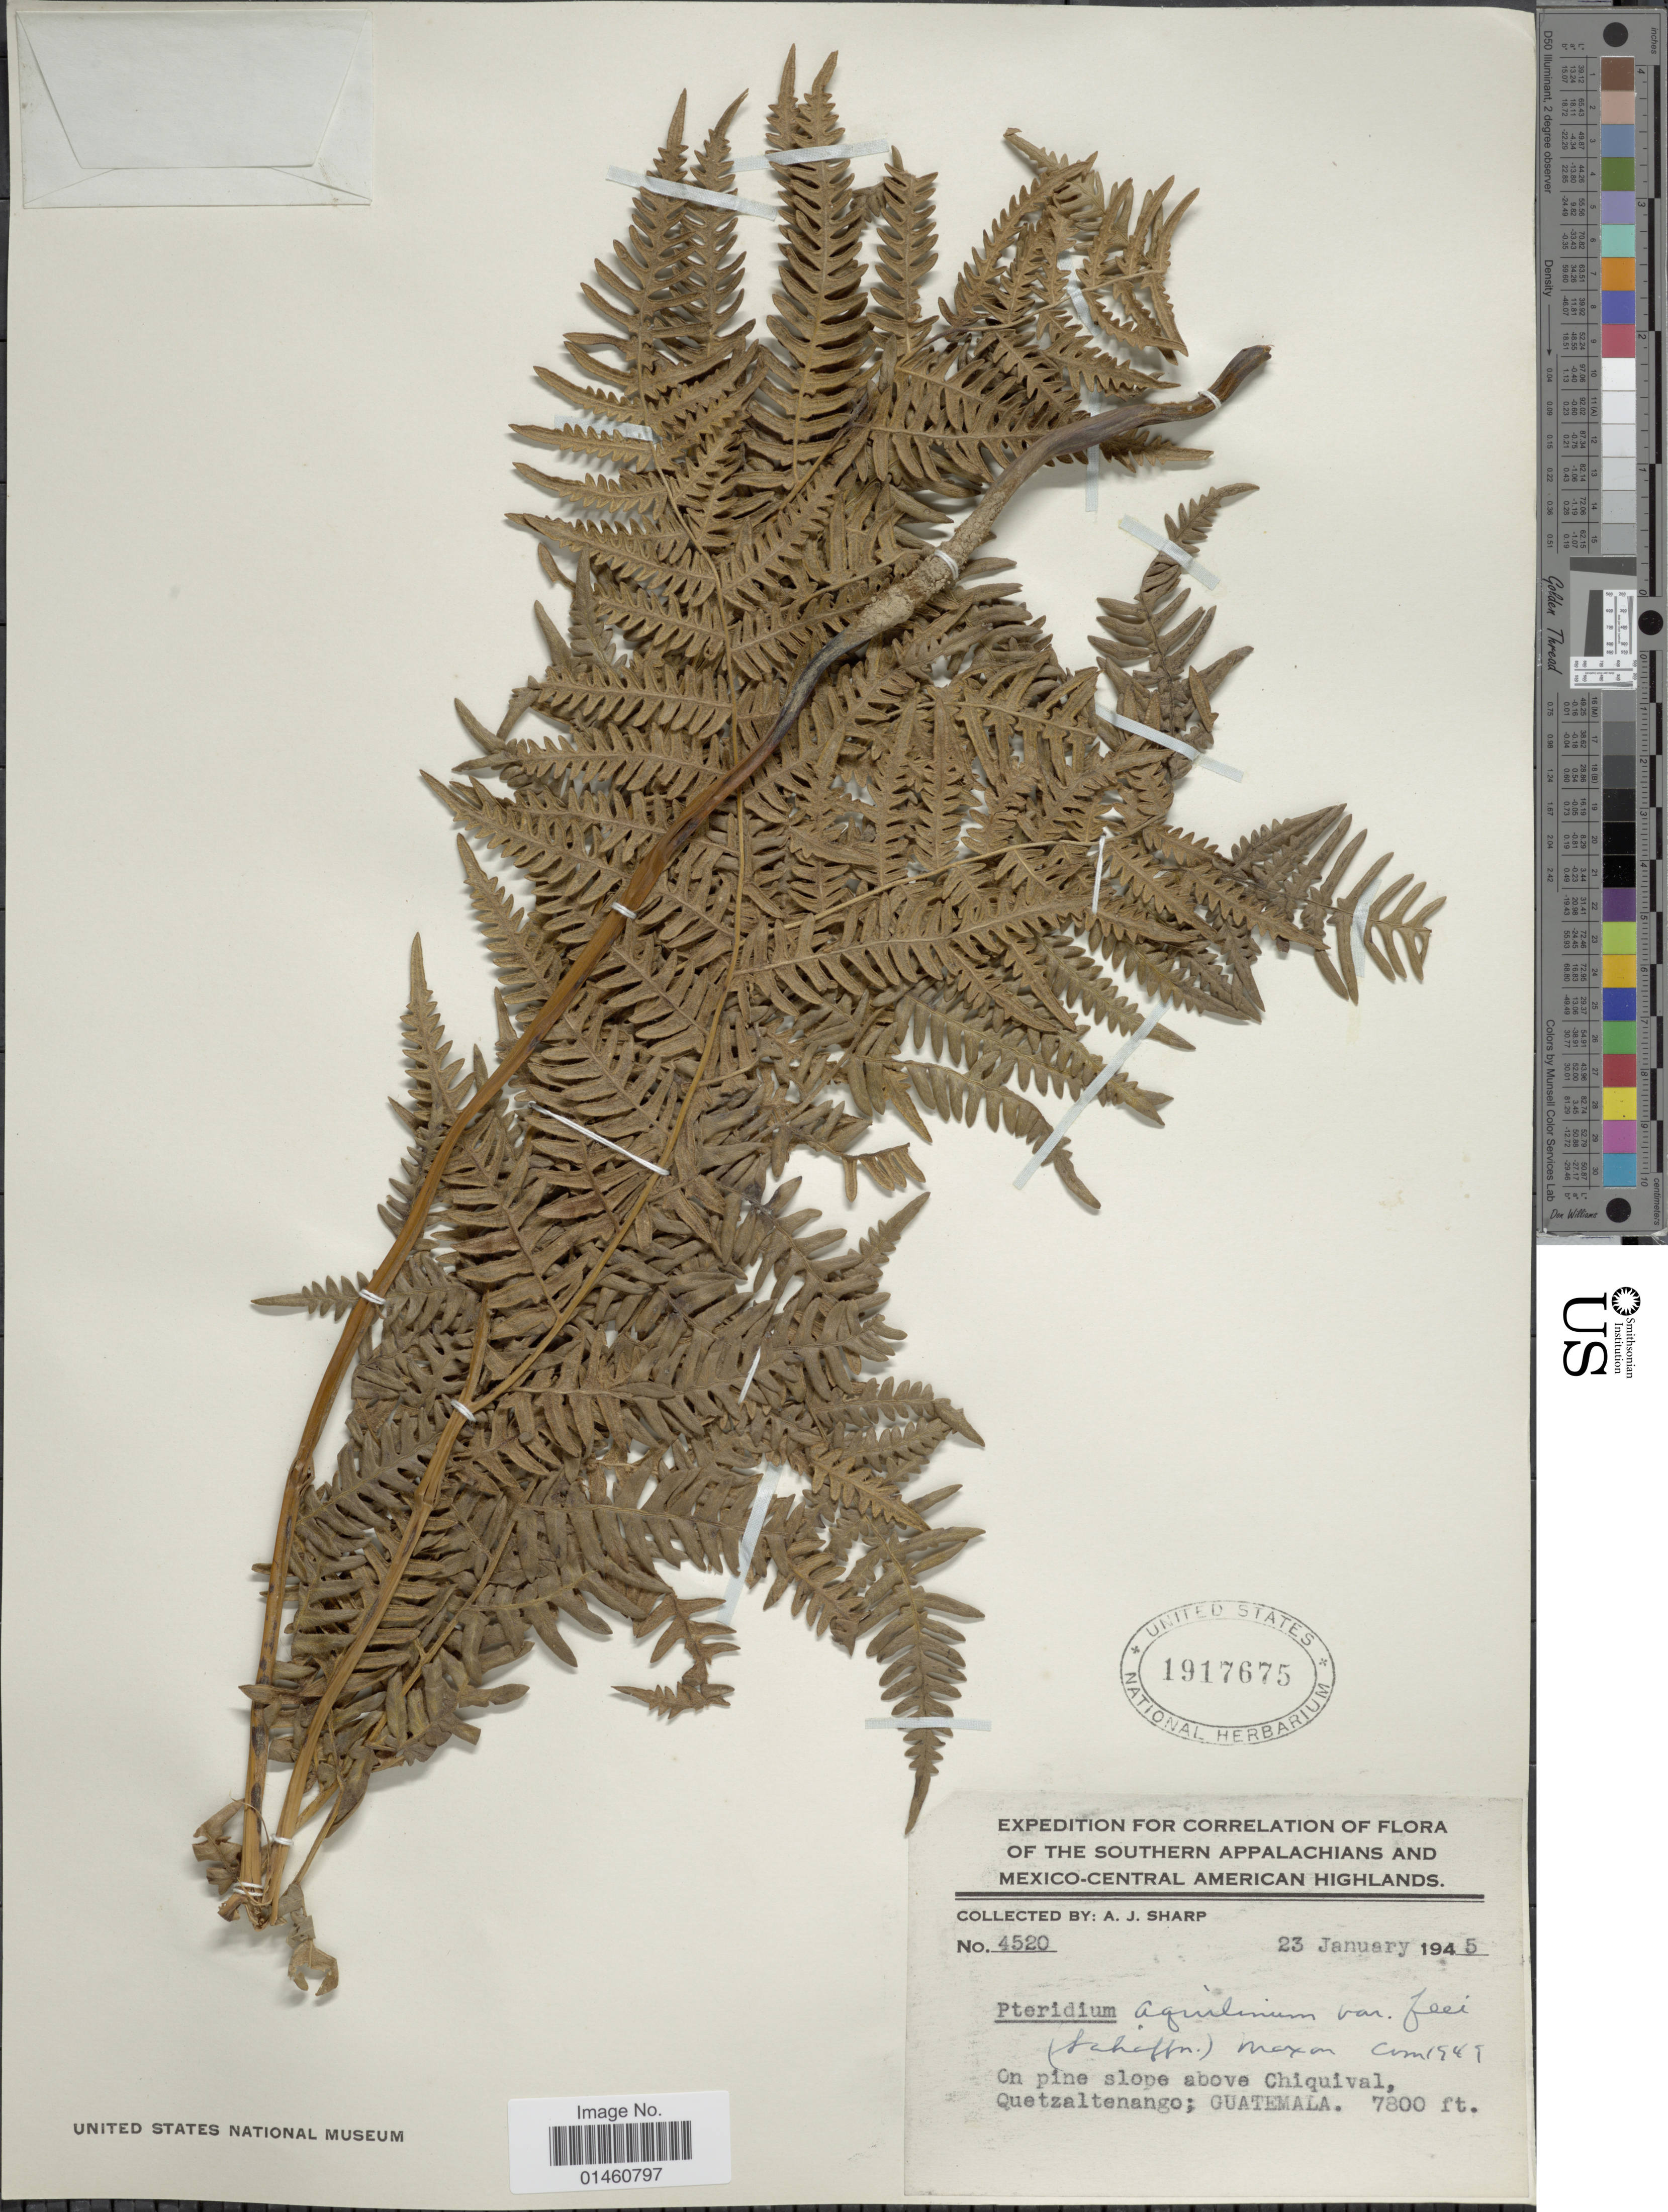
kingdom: Plantae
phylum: Tracheophyta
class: Polypodiopsida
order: Polypodiales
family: Dennstaedtiaceae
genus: Pteridium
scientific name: Pteridium aquilinum var. feei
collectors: A. J. Sharp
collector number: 4520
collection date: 1945-01-23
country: Guatemala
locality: On pine slope above Chiquival, Quetzaltenango.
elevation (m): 2377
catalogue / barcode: US 1917675